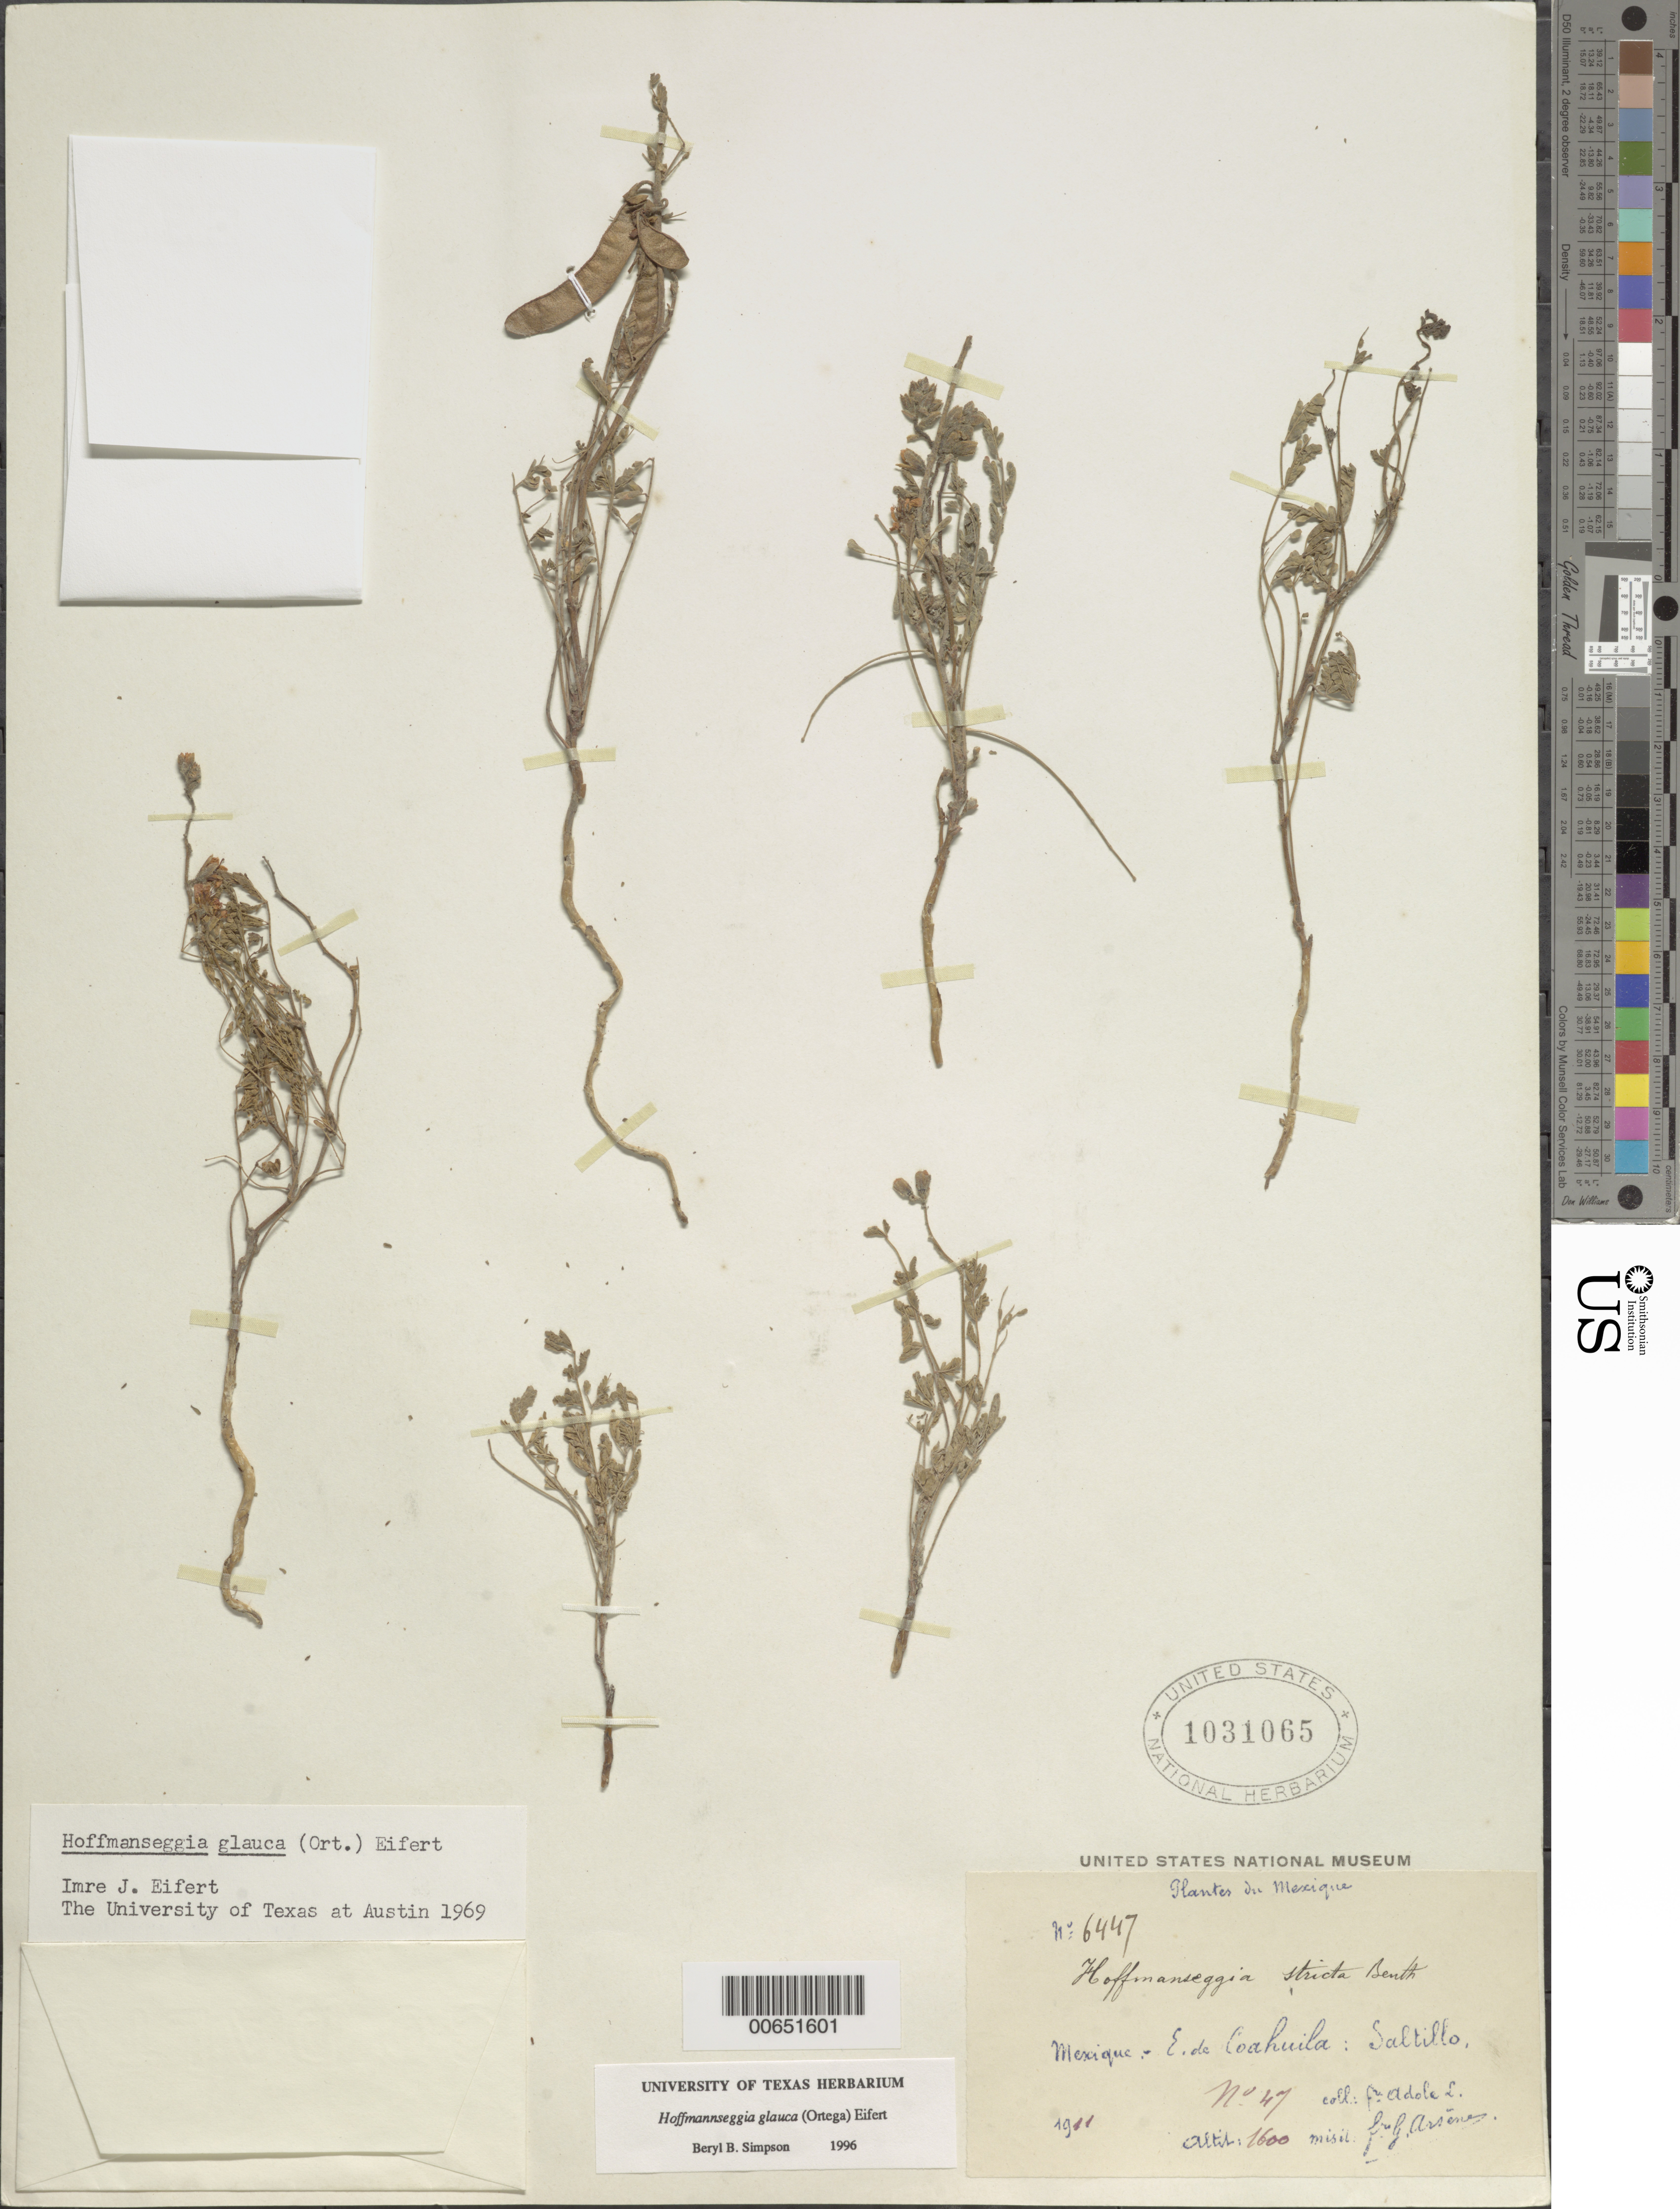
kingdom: Plantae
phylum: Tracheophyta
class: Magnoliopsida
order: Fabales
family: Fabaceae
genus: Hoffmannseggia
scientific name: Hoffmannseggia glauca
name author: (Ortega) Eifert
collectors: Bro. Adolfo M.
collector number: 47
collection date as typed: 1900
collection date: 1900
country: Mexico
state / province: Coahuila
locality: Saltillo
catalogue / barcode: US 1031065